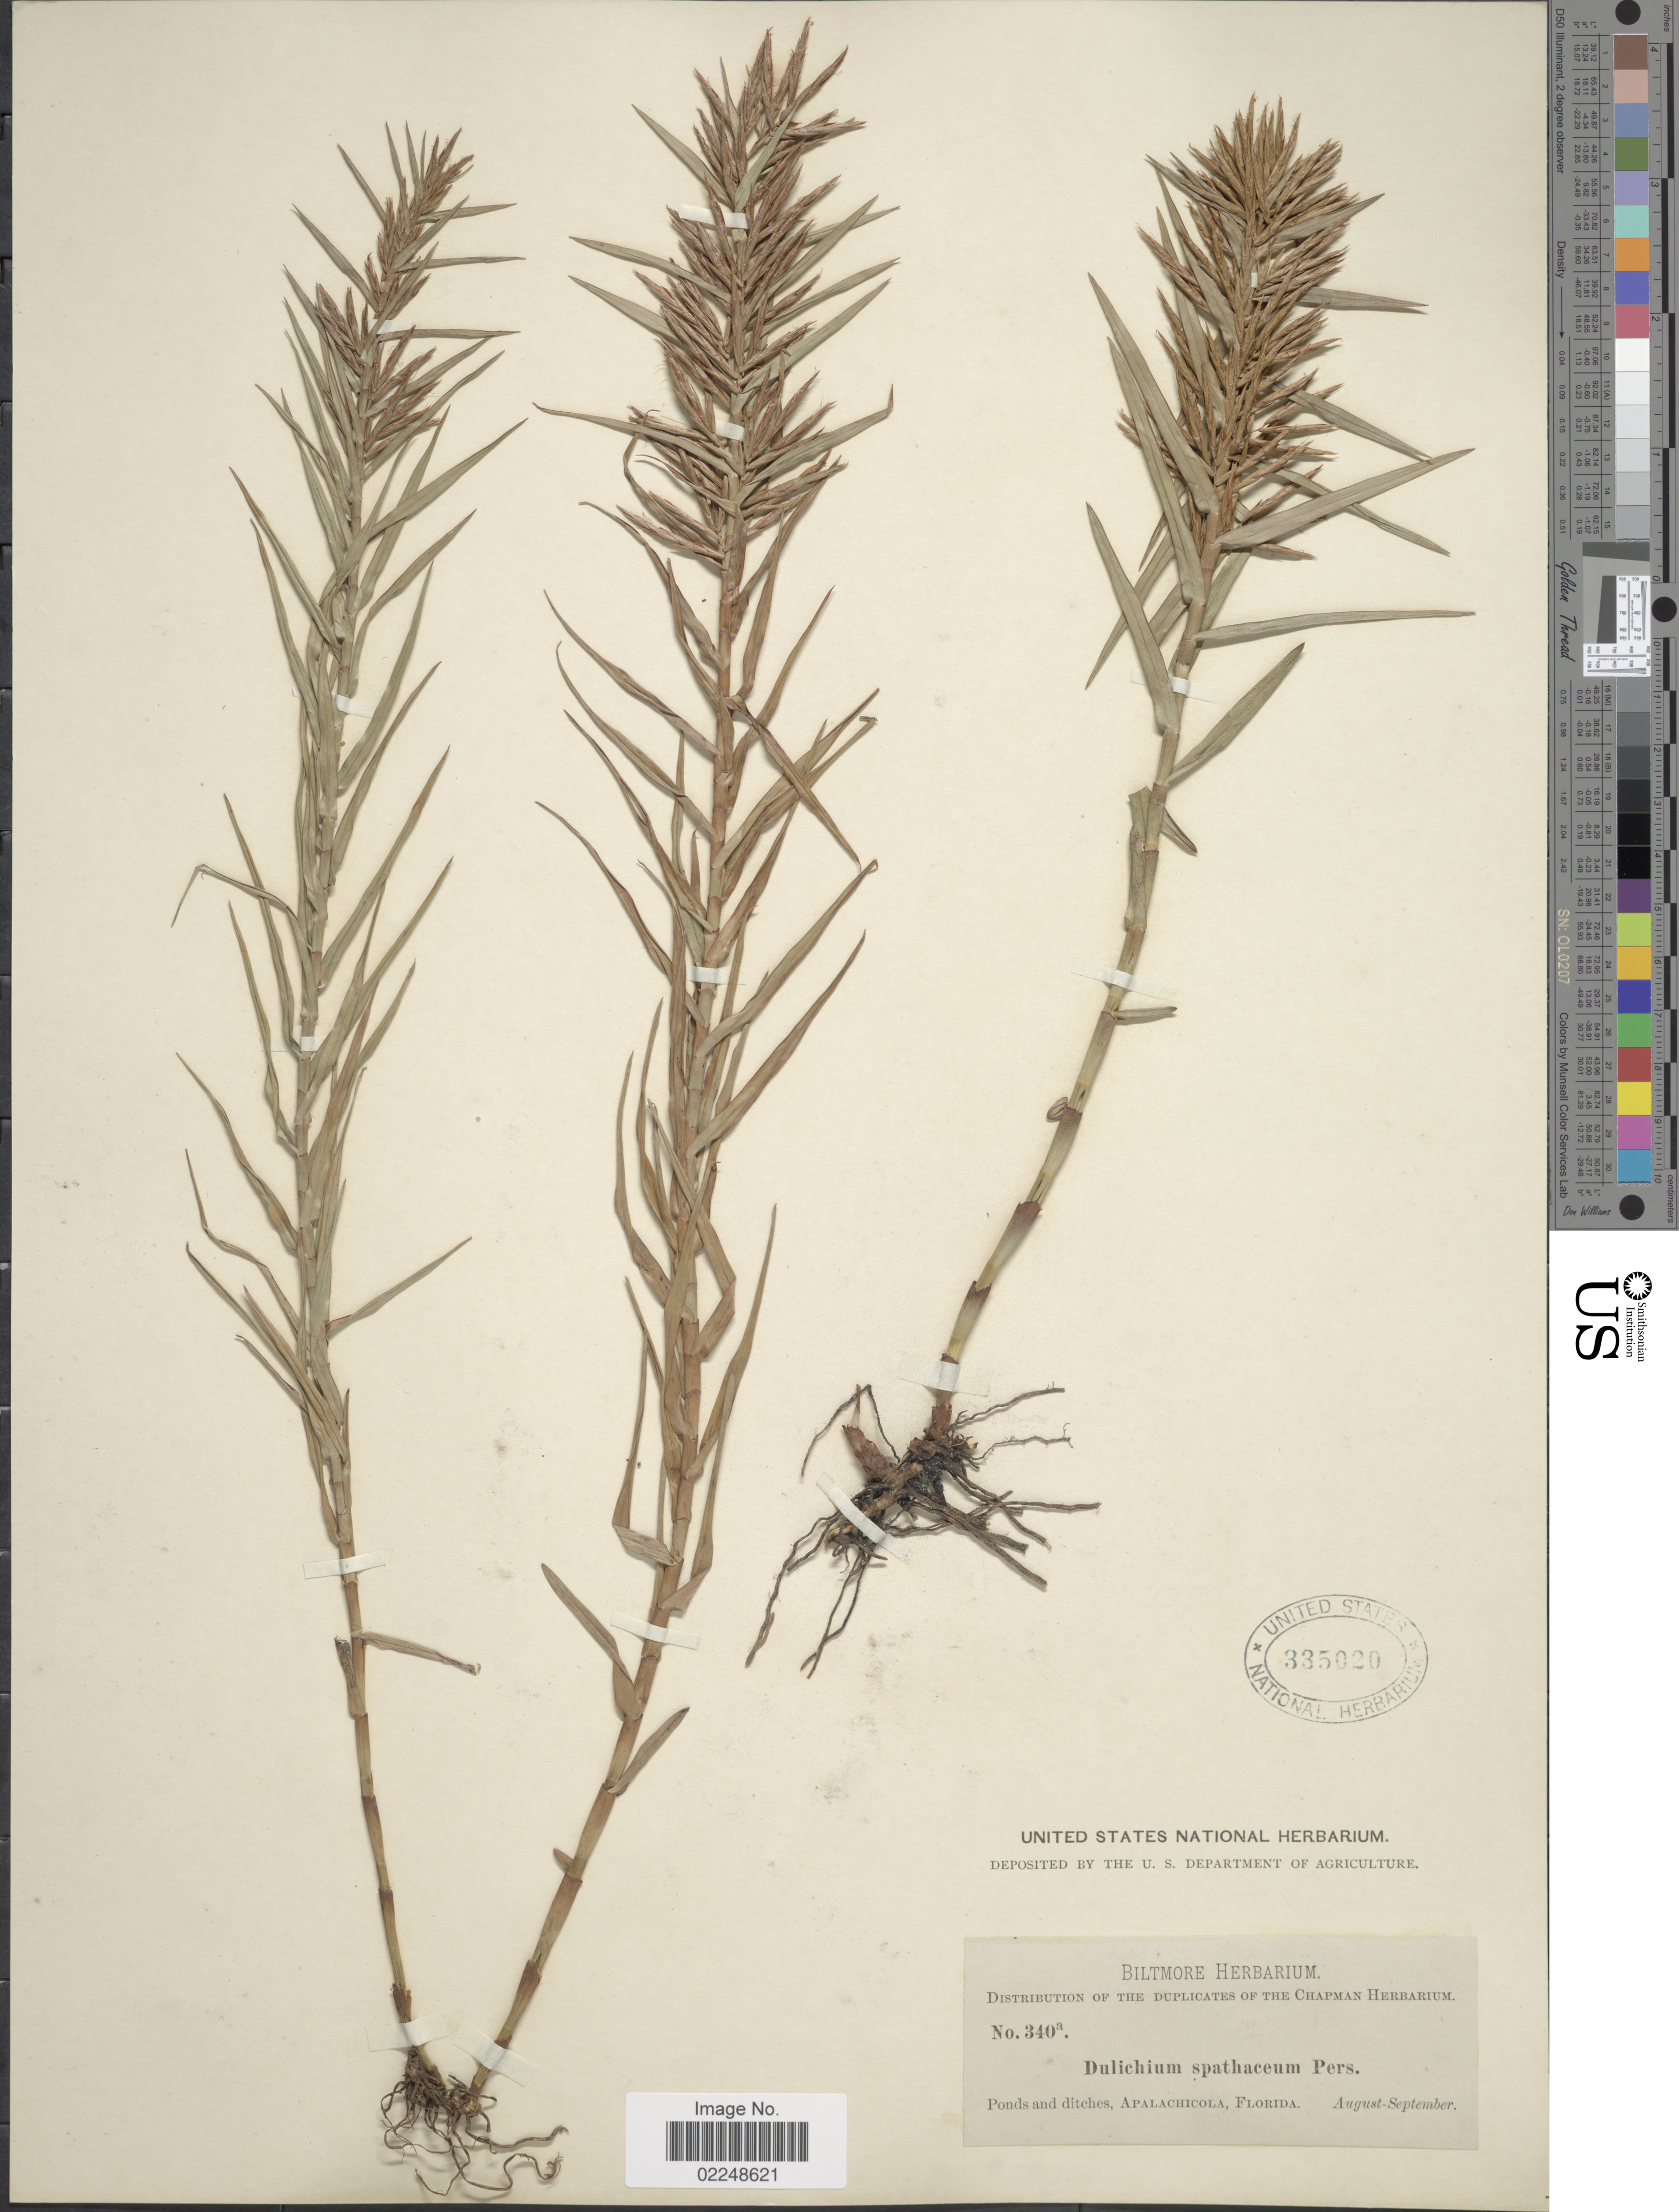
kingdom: Plantae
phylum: Tracheophyta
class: Liliopsida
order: Poales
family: Cyperaceae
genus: Dulichium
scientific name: Dulichium arundinaceum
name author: (L.) Britton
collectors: ex herb. Biltmore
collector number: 340a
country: United States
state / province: Florida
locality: Apalachicola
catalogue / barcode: US 335020